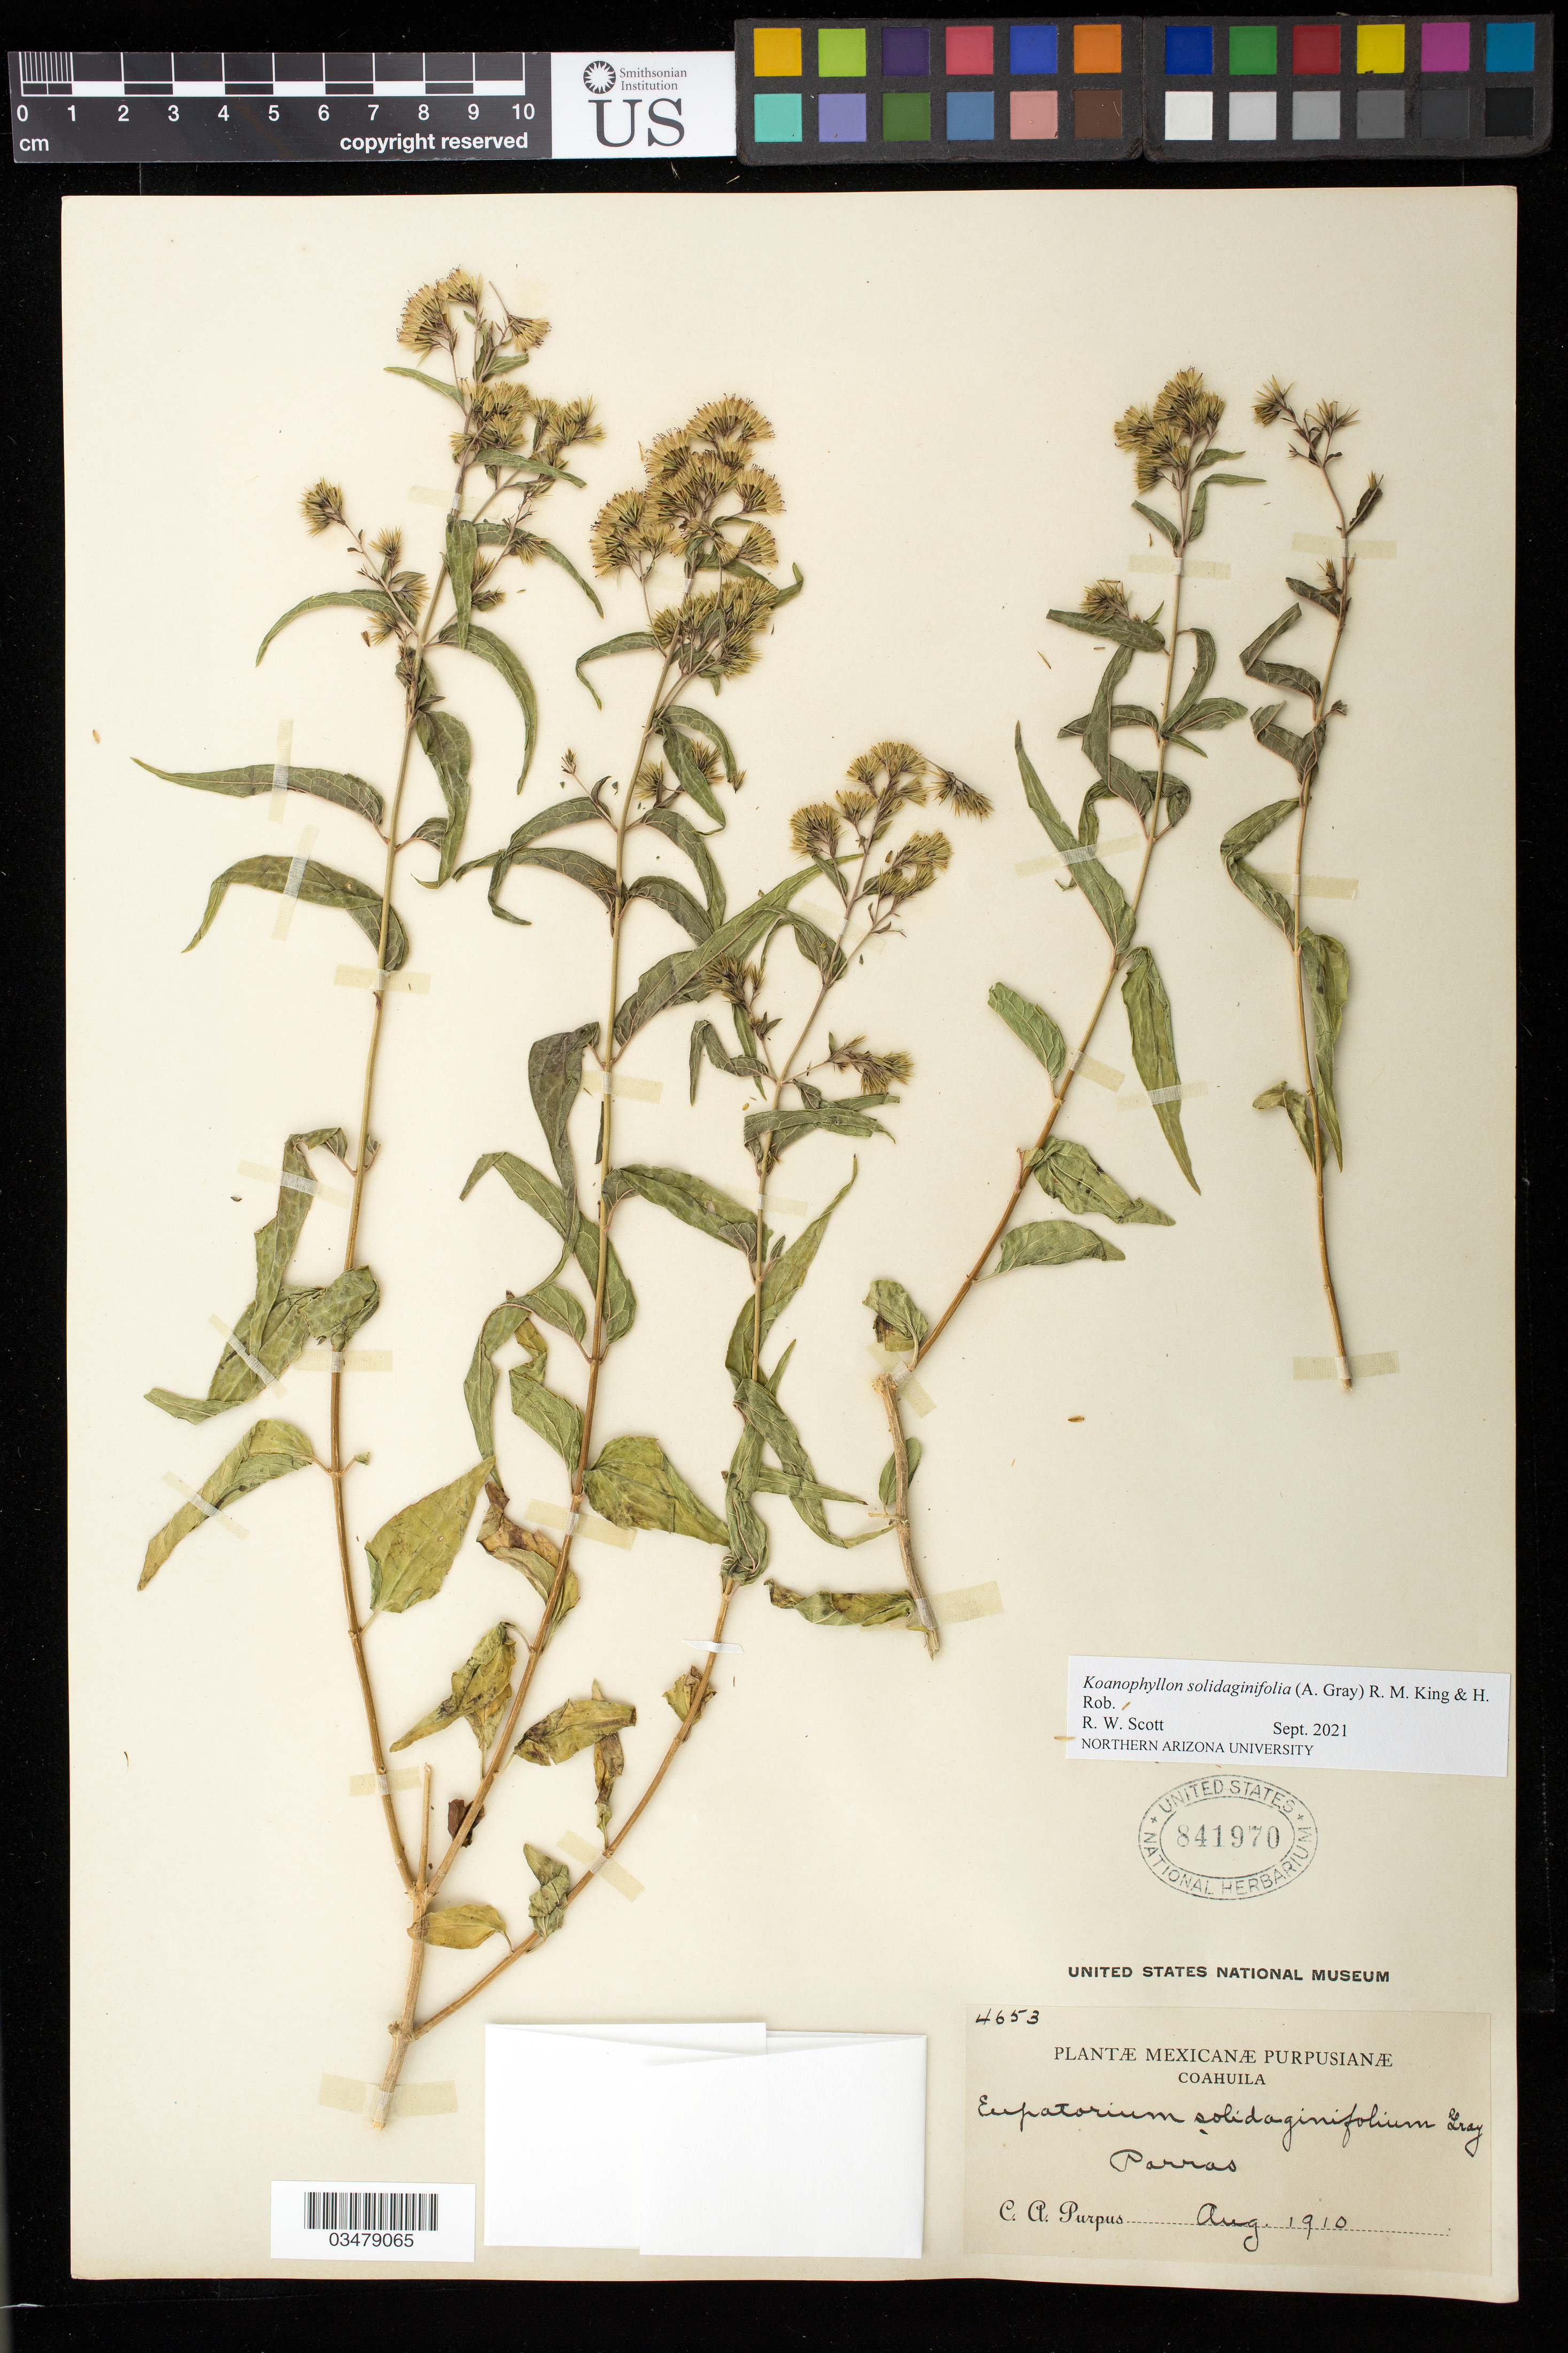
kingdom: Plantae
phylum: Tracheophyta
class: Magnoliopsida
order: Asterales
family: Asteraceae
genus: Koanophyllon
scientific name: Koanophyllon solidaginifolium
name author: (A. Gray) R.M. King & H. Rob.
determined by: Scott, R. W.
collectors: C. A. Purpus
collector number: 4653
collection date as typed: Aug 1910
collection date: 1910-08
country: Mexico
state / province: Coahuila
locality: Sierra de Parras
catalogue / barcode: US 841970